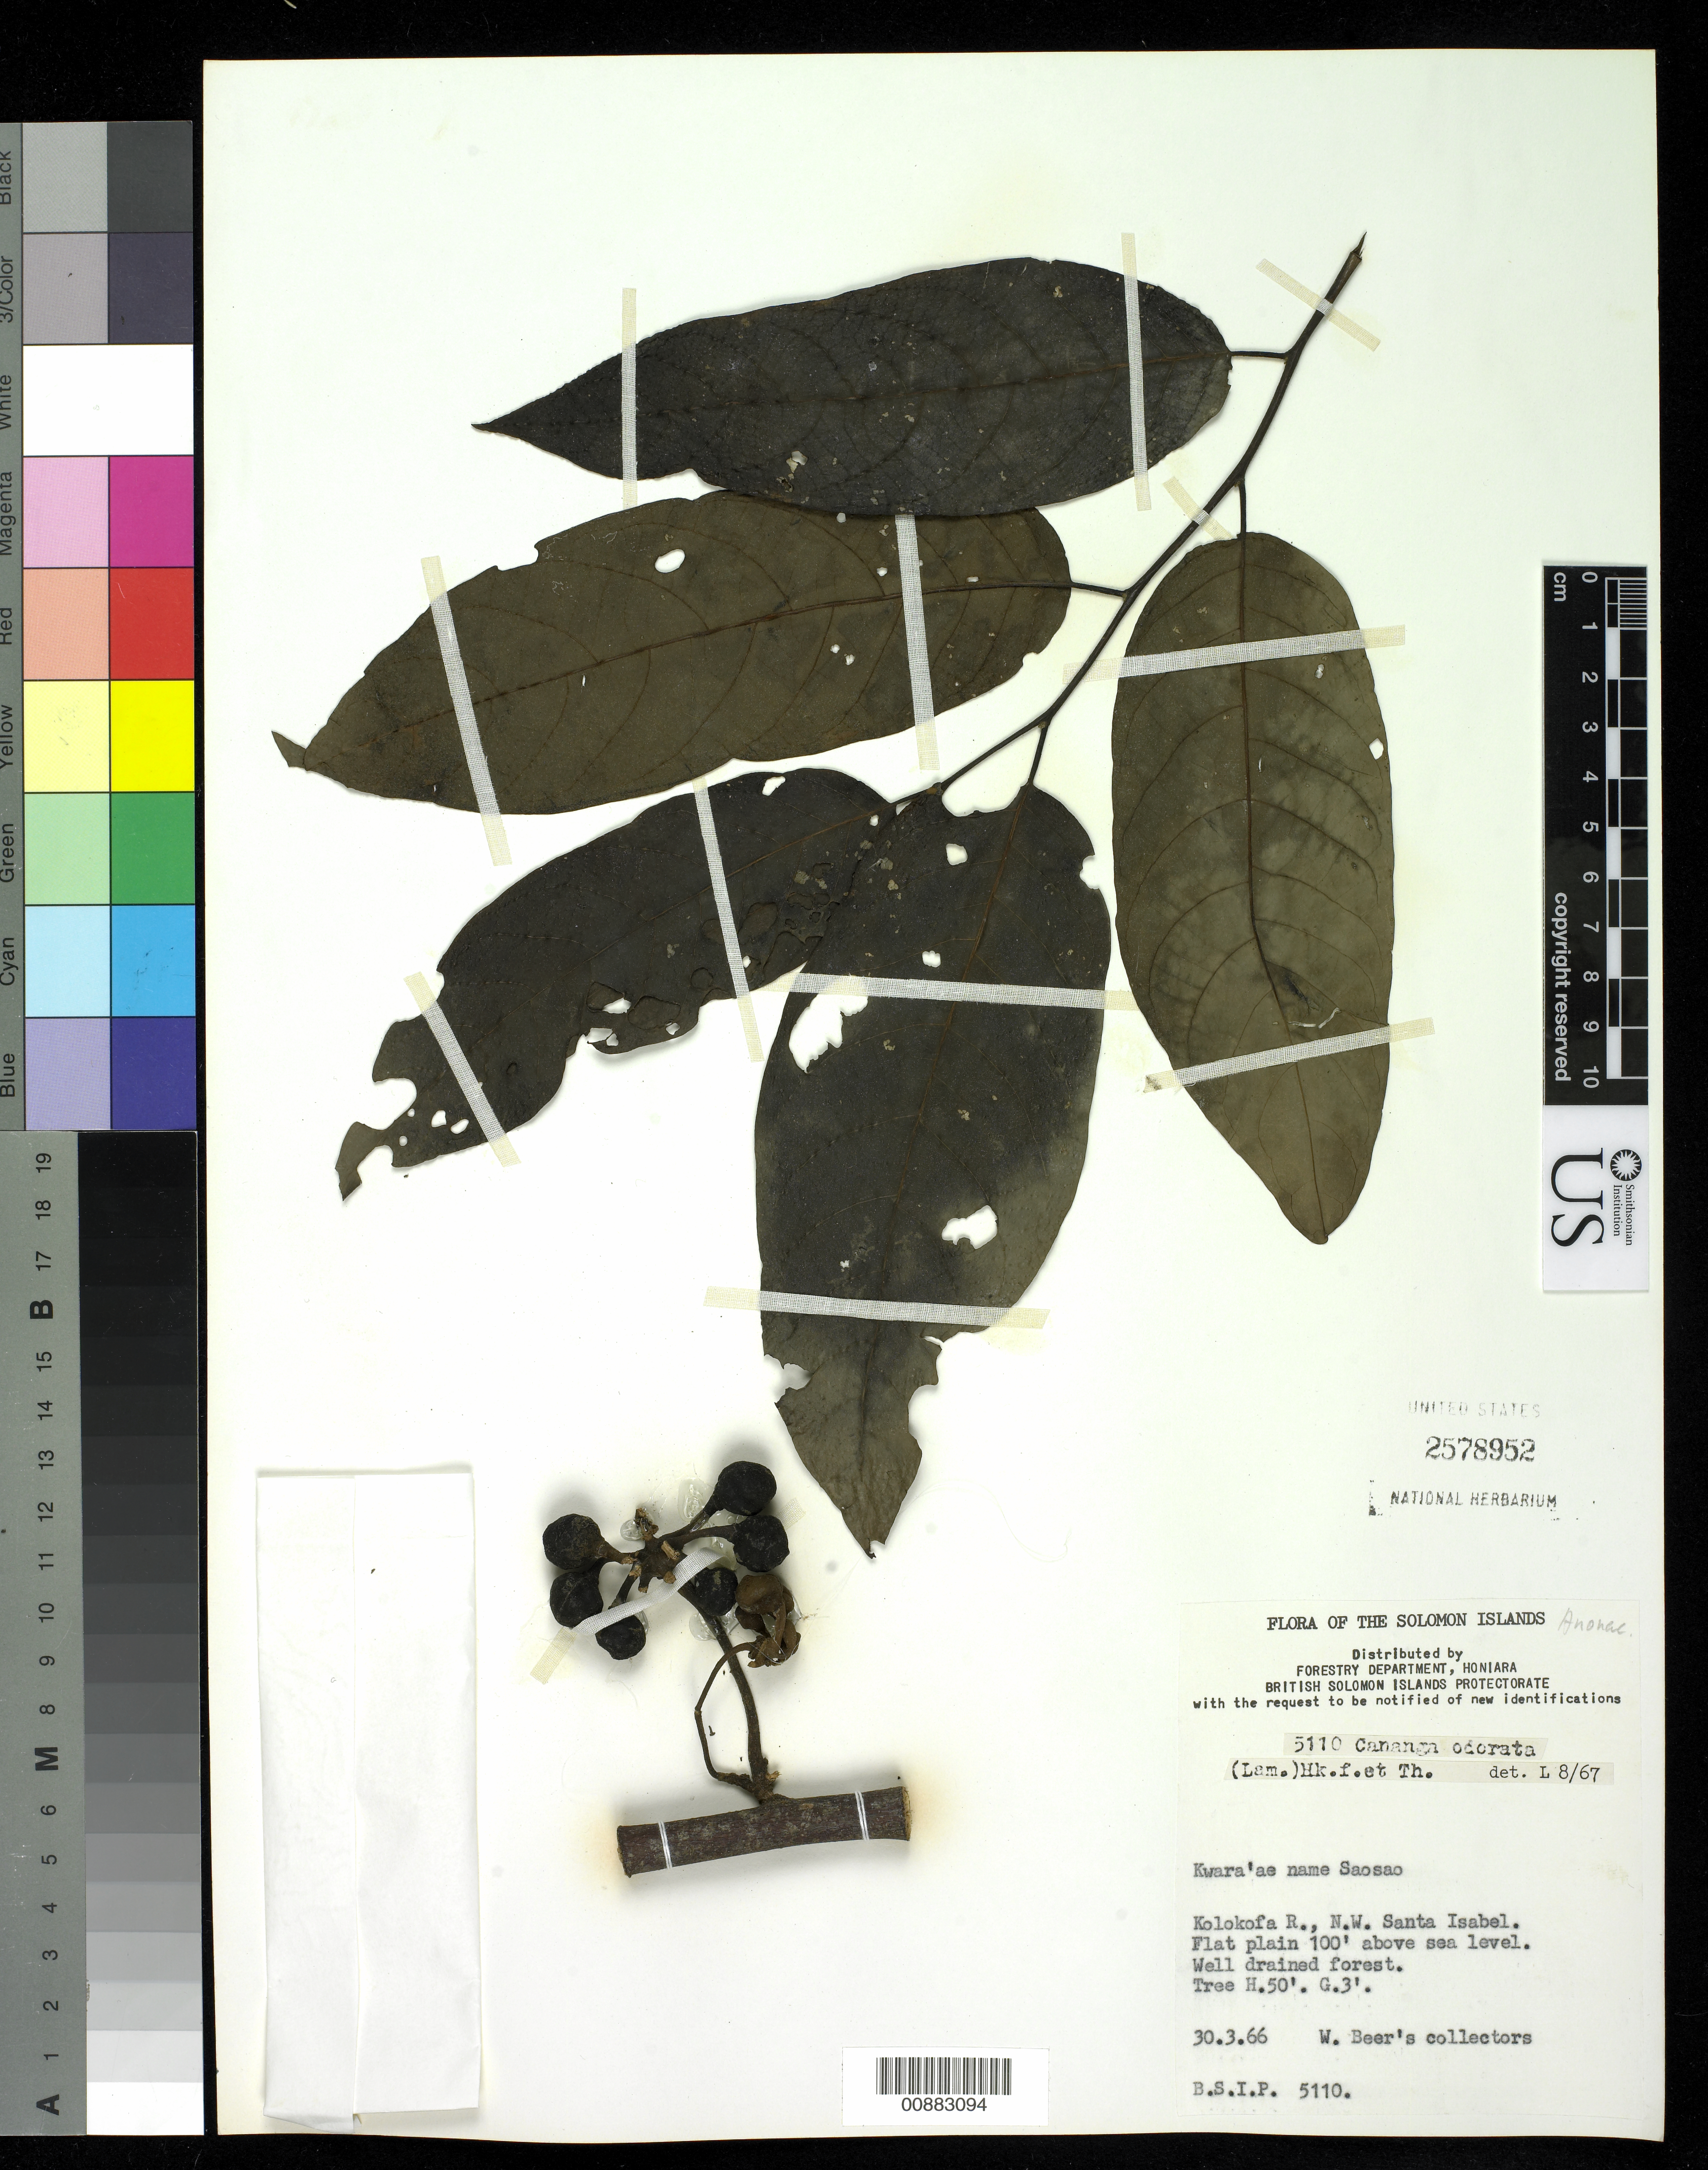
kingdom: Plantae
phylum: Tracheophyta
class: Magnoliopsida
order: Magnoliales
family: Annonaceae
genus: Cananga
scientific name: Cananga odorata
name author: (Lam.) Hook. f. & Thomson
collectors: W. Beer's Collectors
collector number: BSIP 5110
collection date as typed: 30 Mar 1966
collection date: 1966-03-30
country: Solomon Islands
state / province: Isabel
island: Santa Isabel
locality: N W Santa Isabel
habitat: flat plain, well drained forest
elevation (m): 30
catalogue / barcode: US 2578952